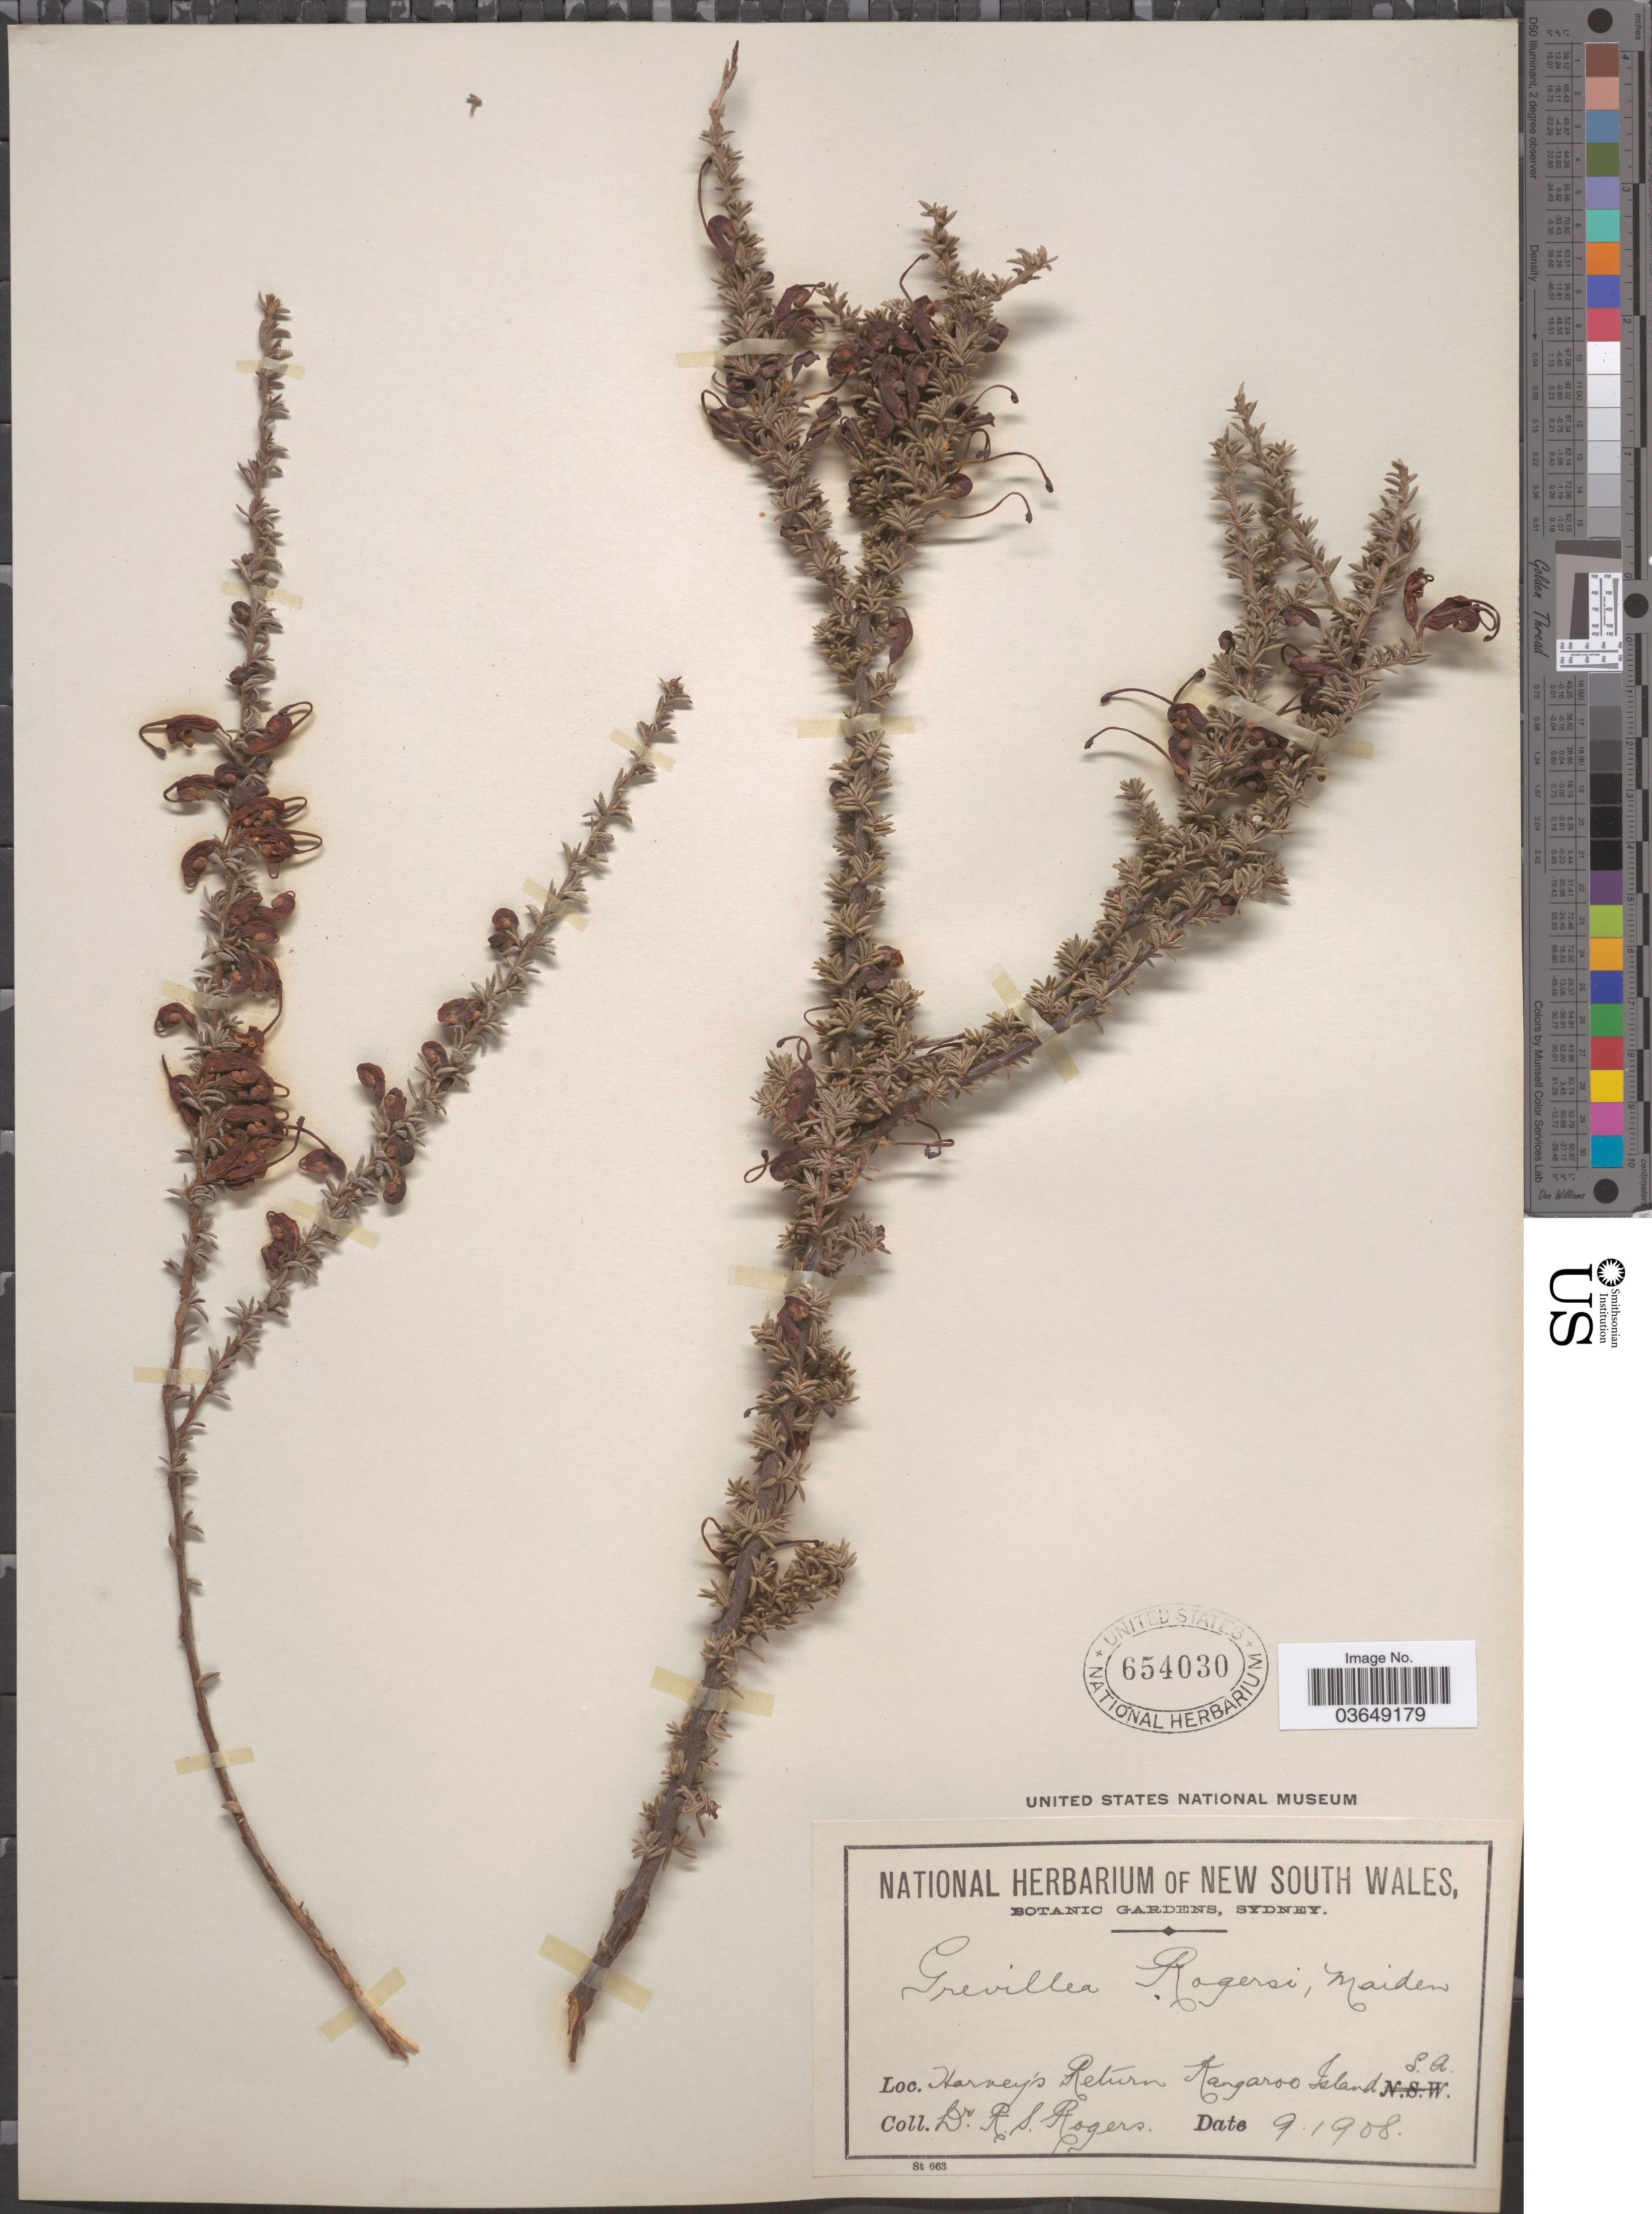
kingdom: Plantae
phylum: Tracheophyta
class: Magnoliopsida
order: Proteales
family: Proteaceae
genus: Grevillea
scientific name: Grevillea rogersii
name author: Maiden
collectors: R. S. Rogers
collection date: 1908-09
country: Australia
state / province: South Australia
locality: Harvey's Return. Kangaroo Island.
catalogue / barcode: US 654030